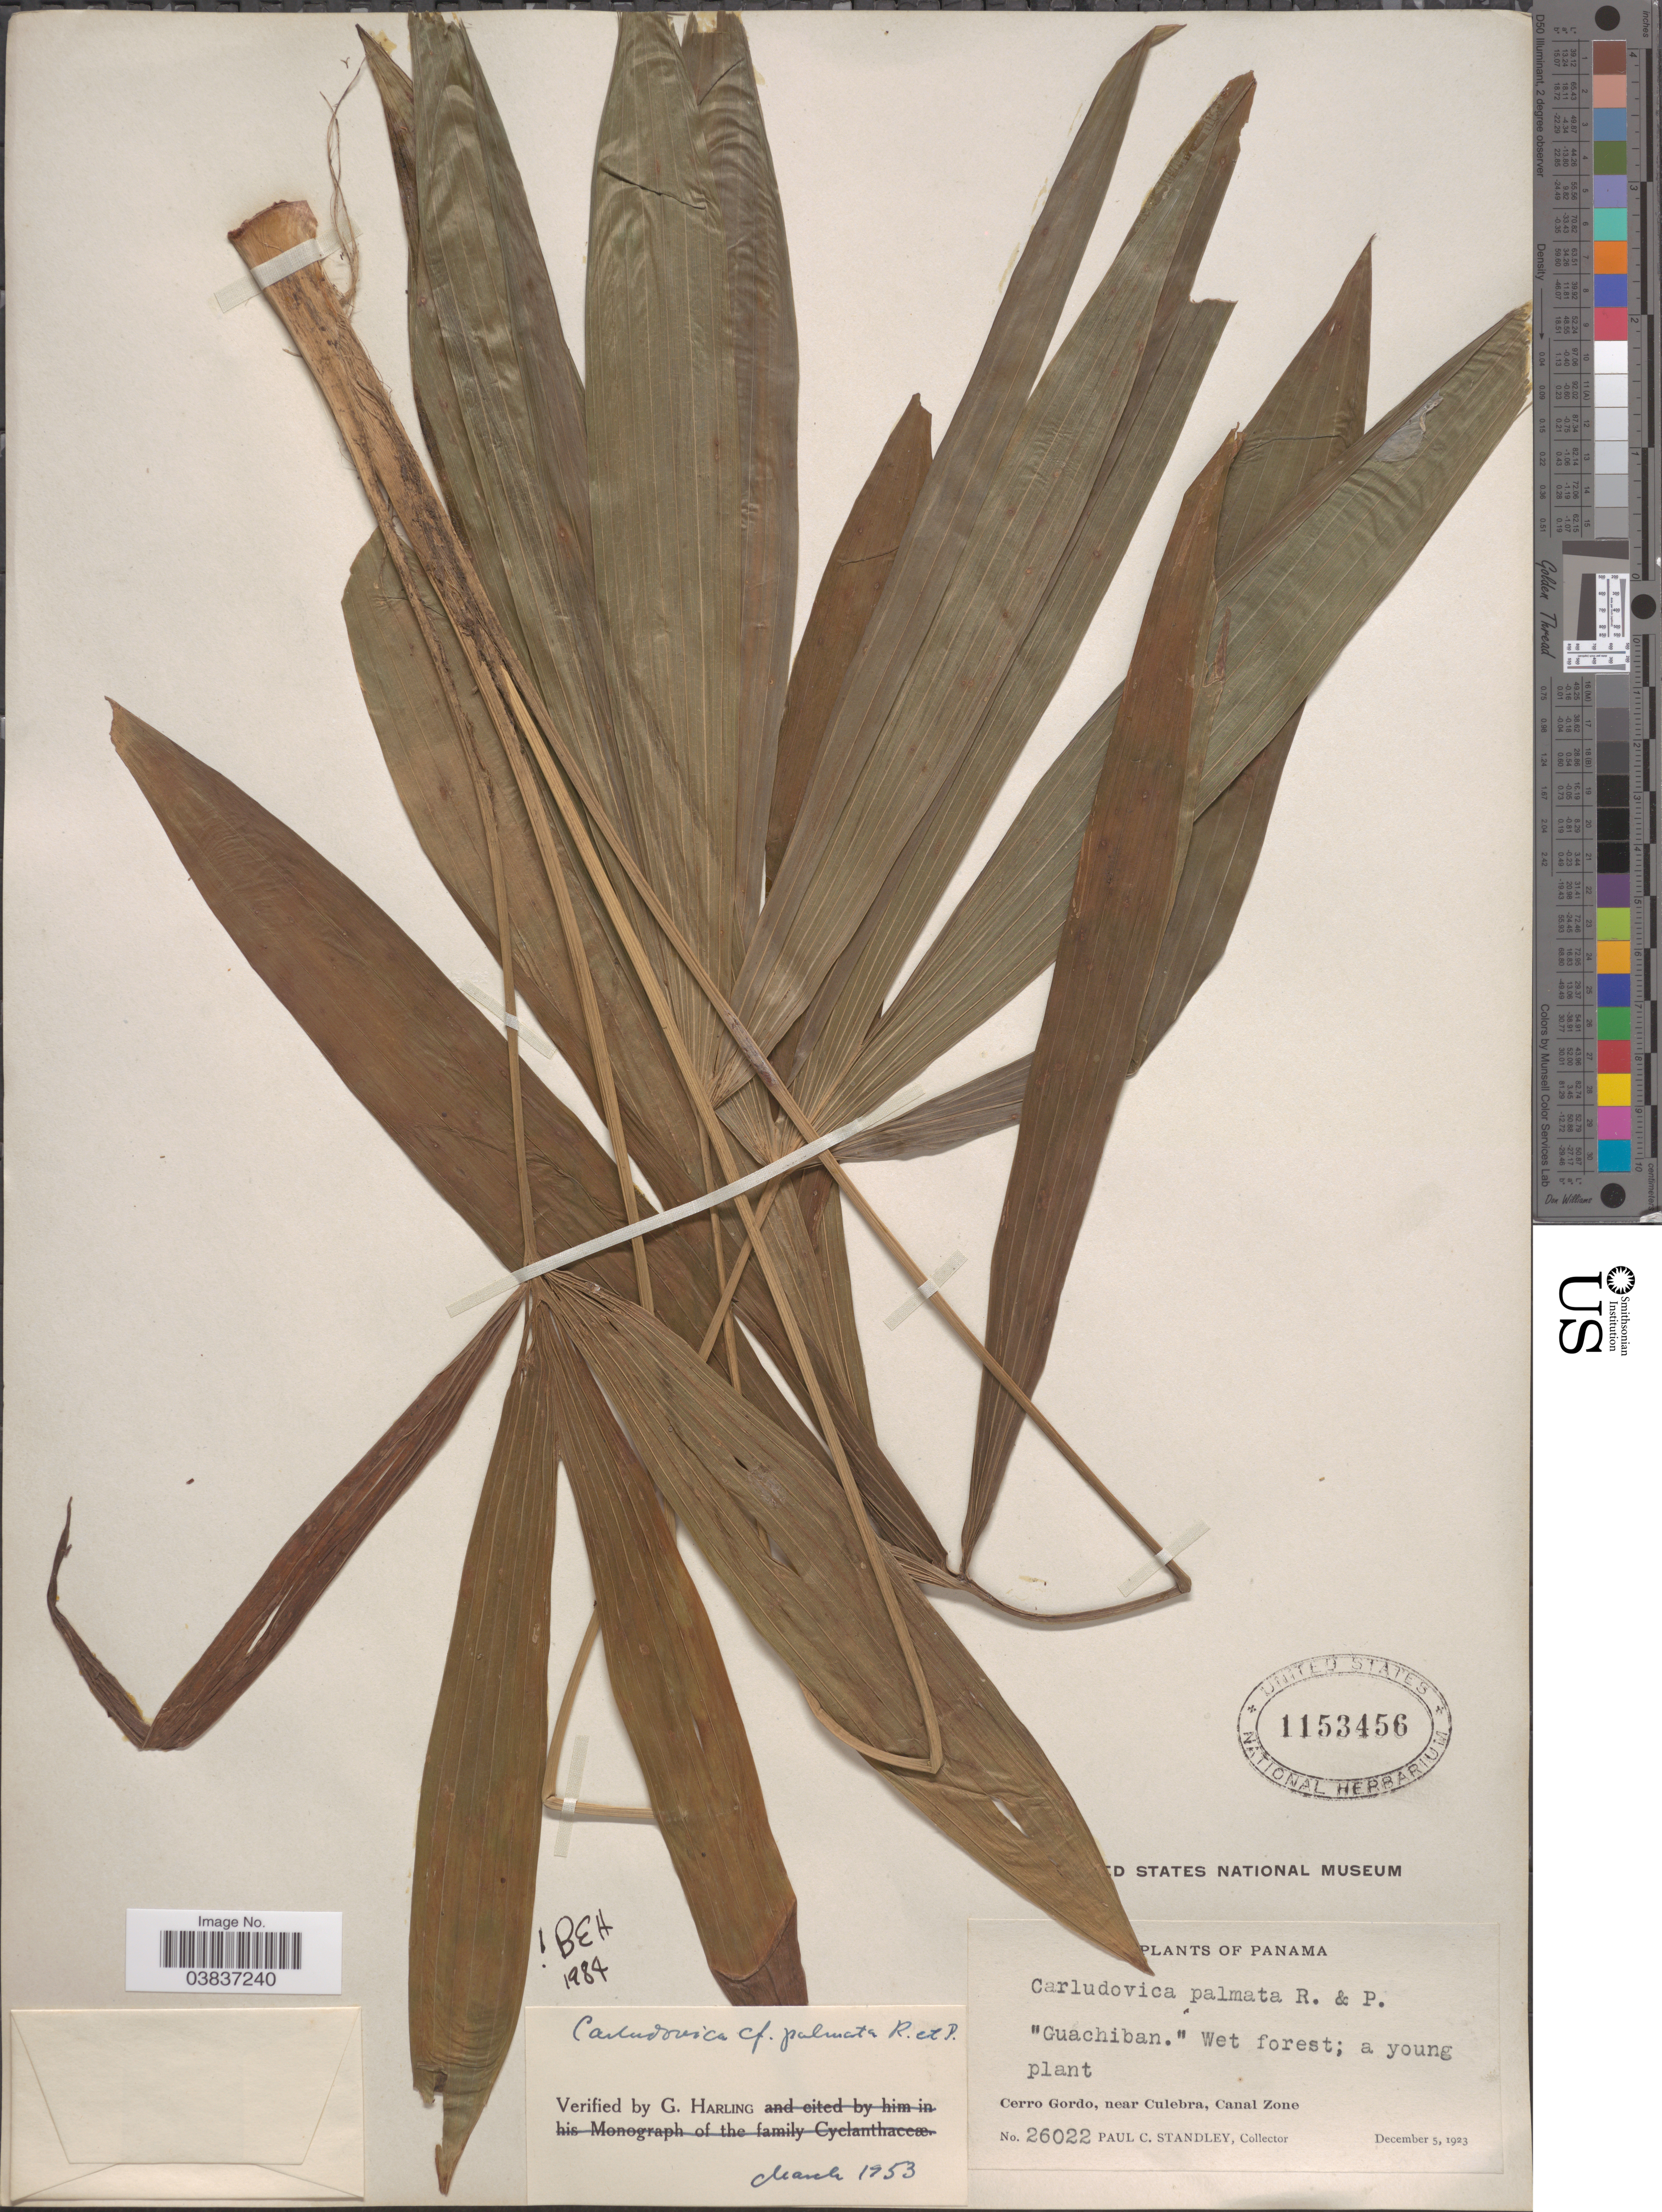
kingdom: Plantae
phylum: Tracheophyta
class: Liliopsida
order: Pandanales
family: Cyclanthaceae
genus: Carludovica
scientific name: Carludovica palmata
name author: Ruiz & Pav.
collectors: P. C. Standley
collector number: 26022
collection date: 1923-12-05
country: Panama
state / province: Colón / Panamá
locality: Cerro Gordo, near Culebra, Canal Zone.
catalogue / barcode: US 1153456